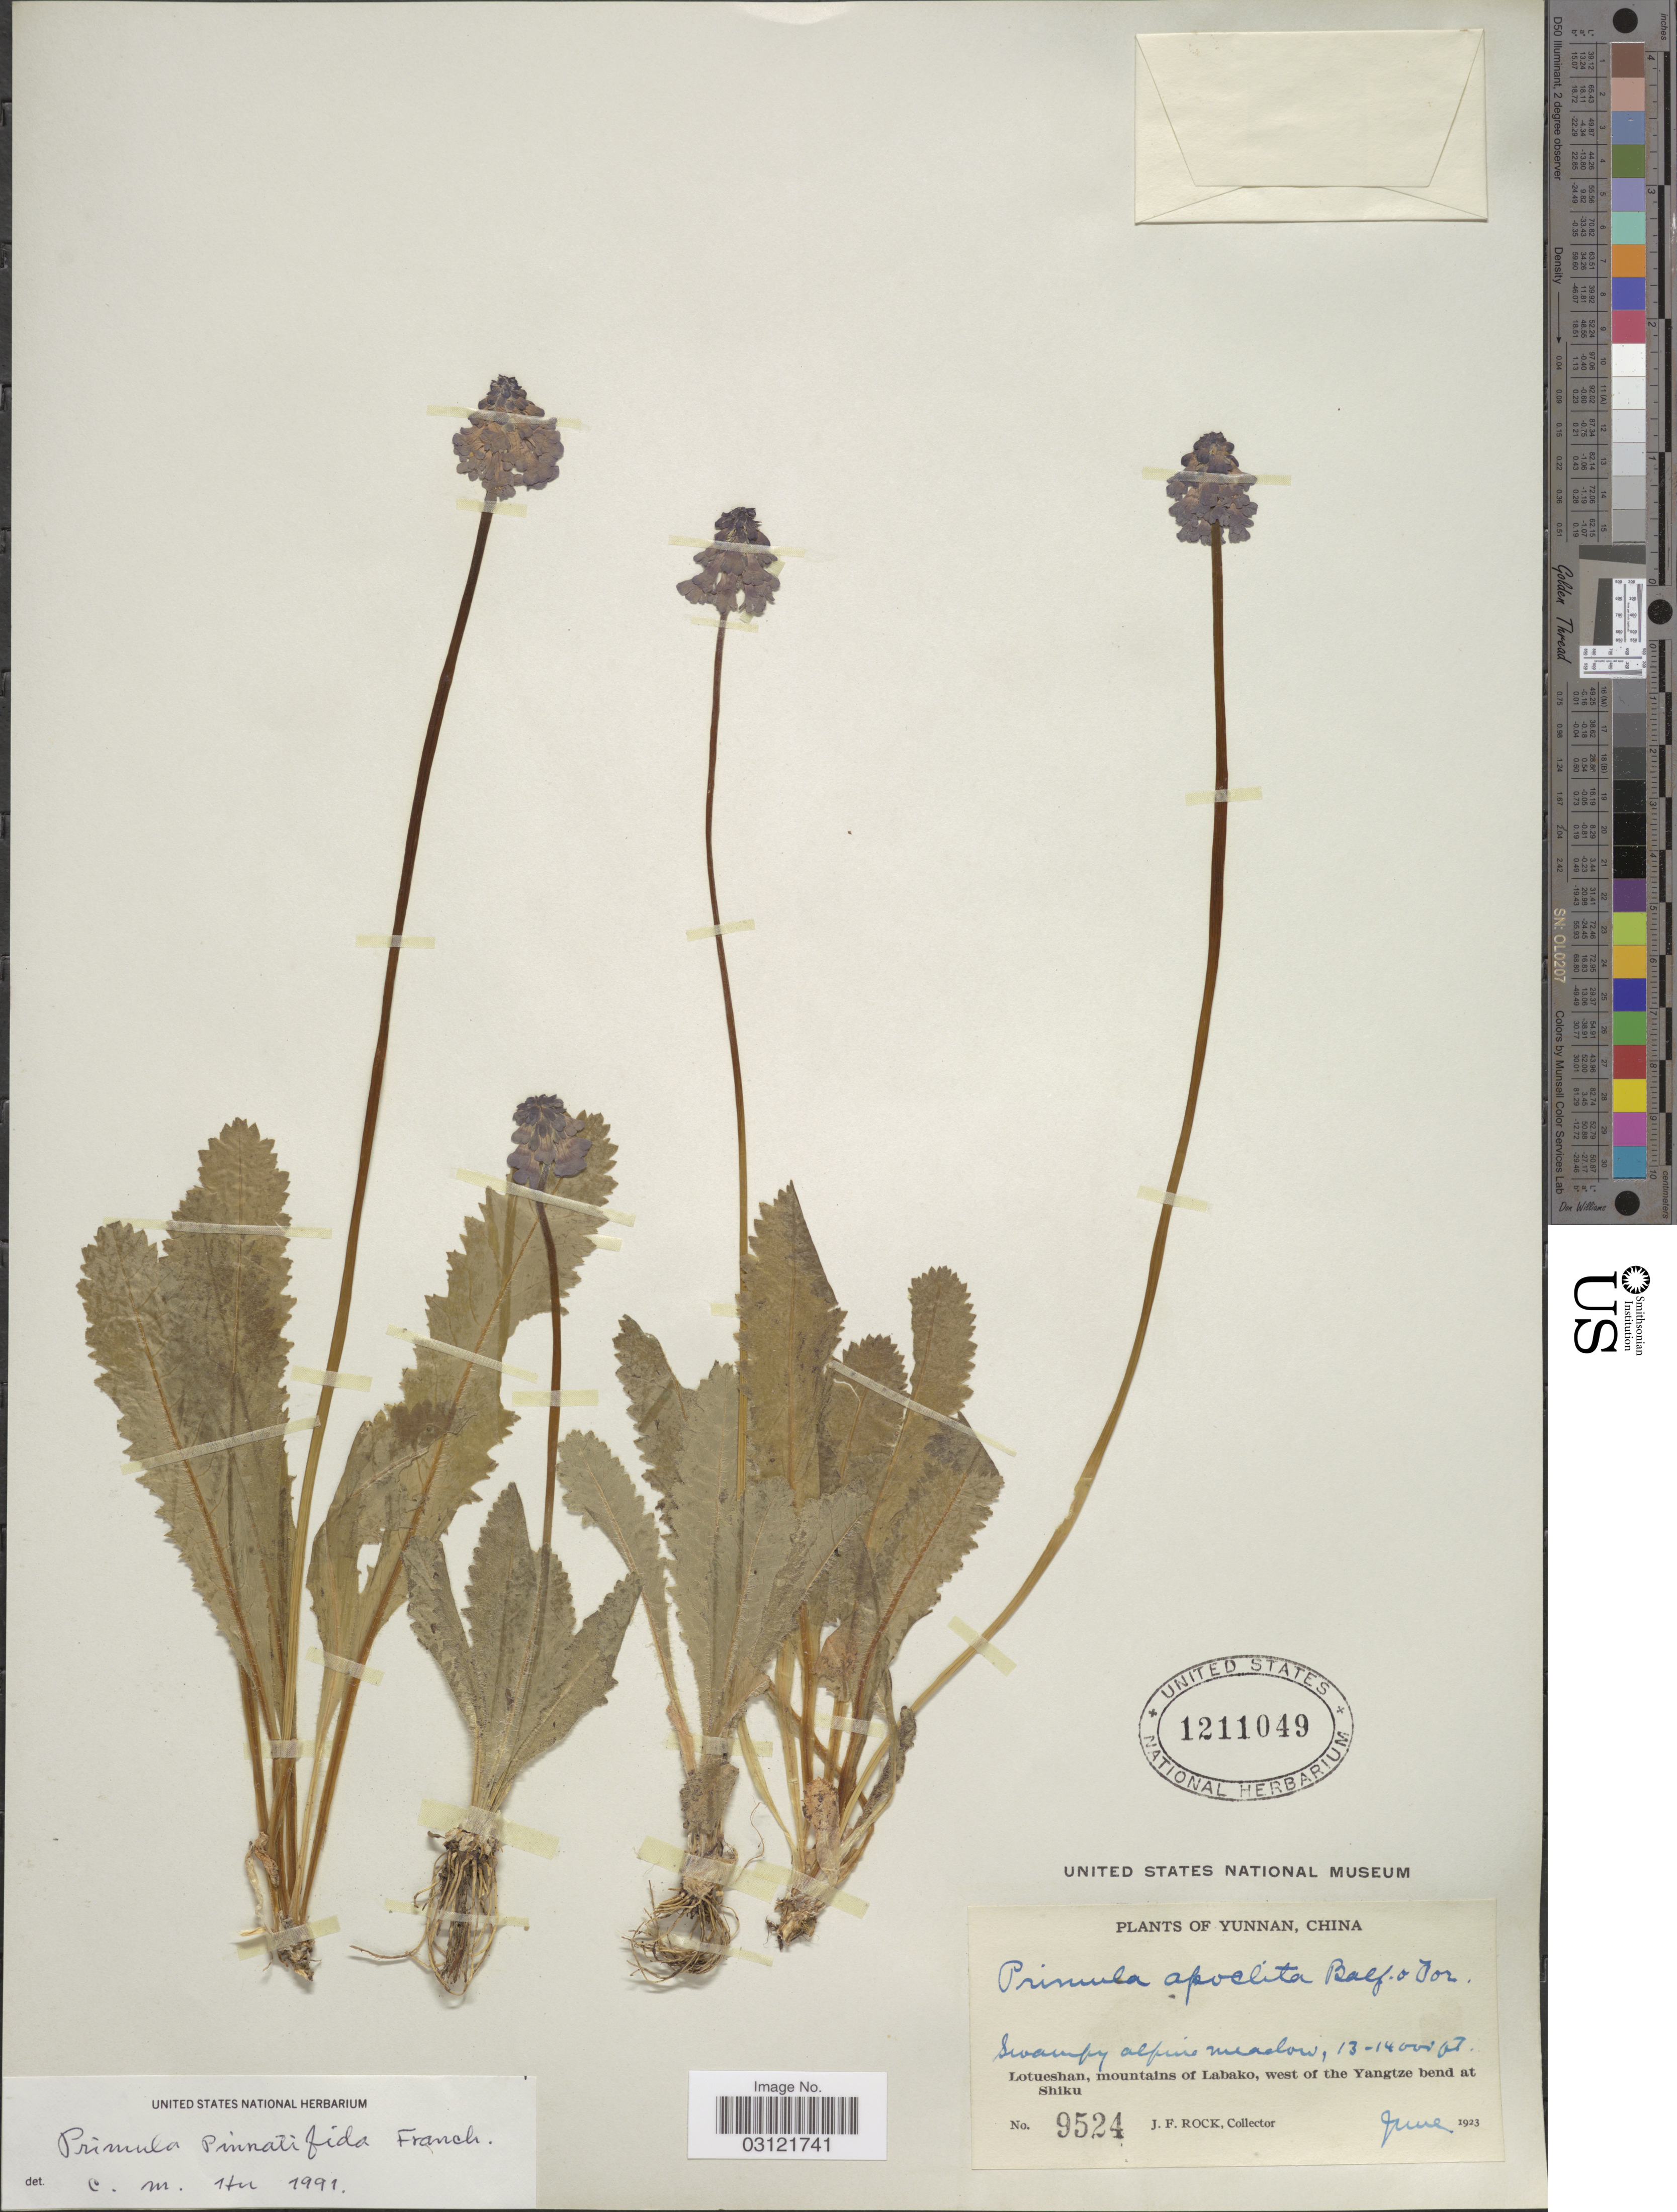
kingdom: Plantae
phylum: Tracheophyta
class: Magnoliopsida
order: Ericales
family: Primulaceae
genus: Primula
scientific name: Primula pinnatifida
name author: Franch.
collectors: J. Rock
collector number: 9524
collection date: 1923-06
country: China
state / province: Yunnan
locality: Lotueshan, mountains of Labako, west of the Yangtze bend at Shiku.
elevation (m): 3962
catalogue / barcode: US 1211049